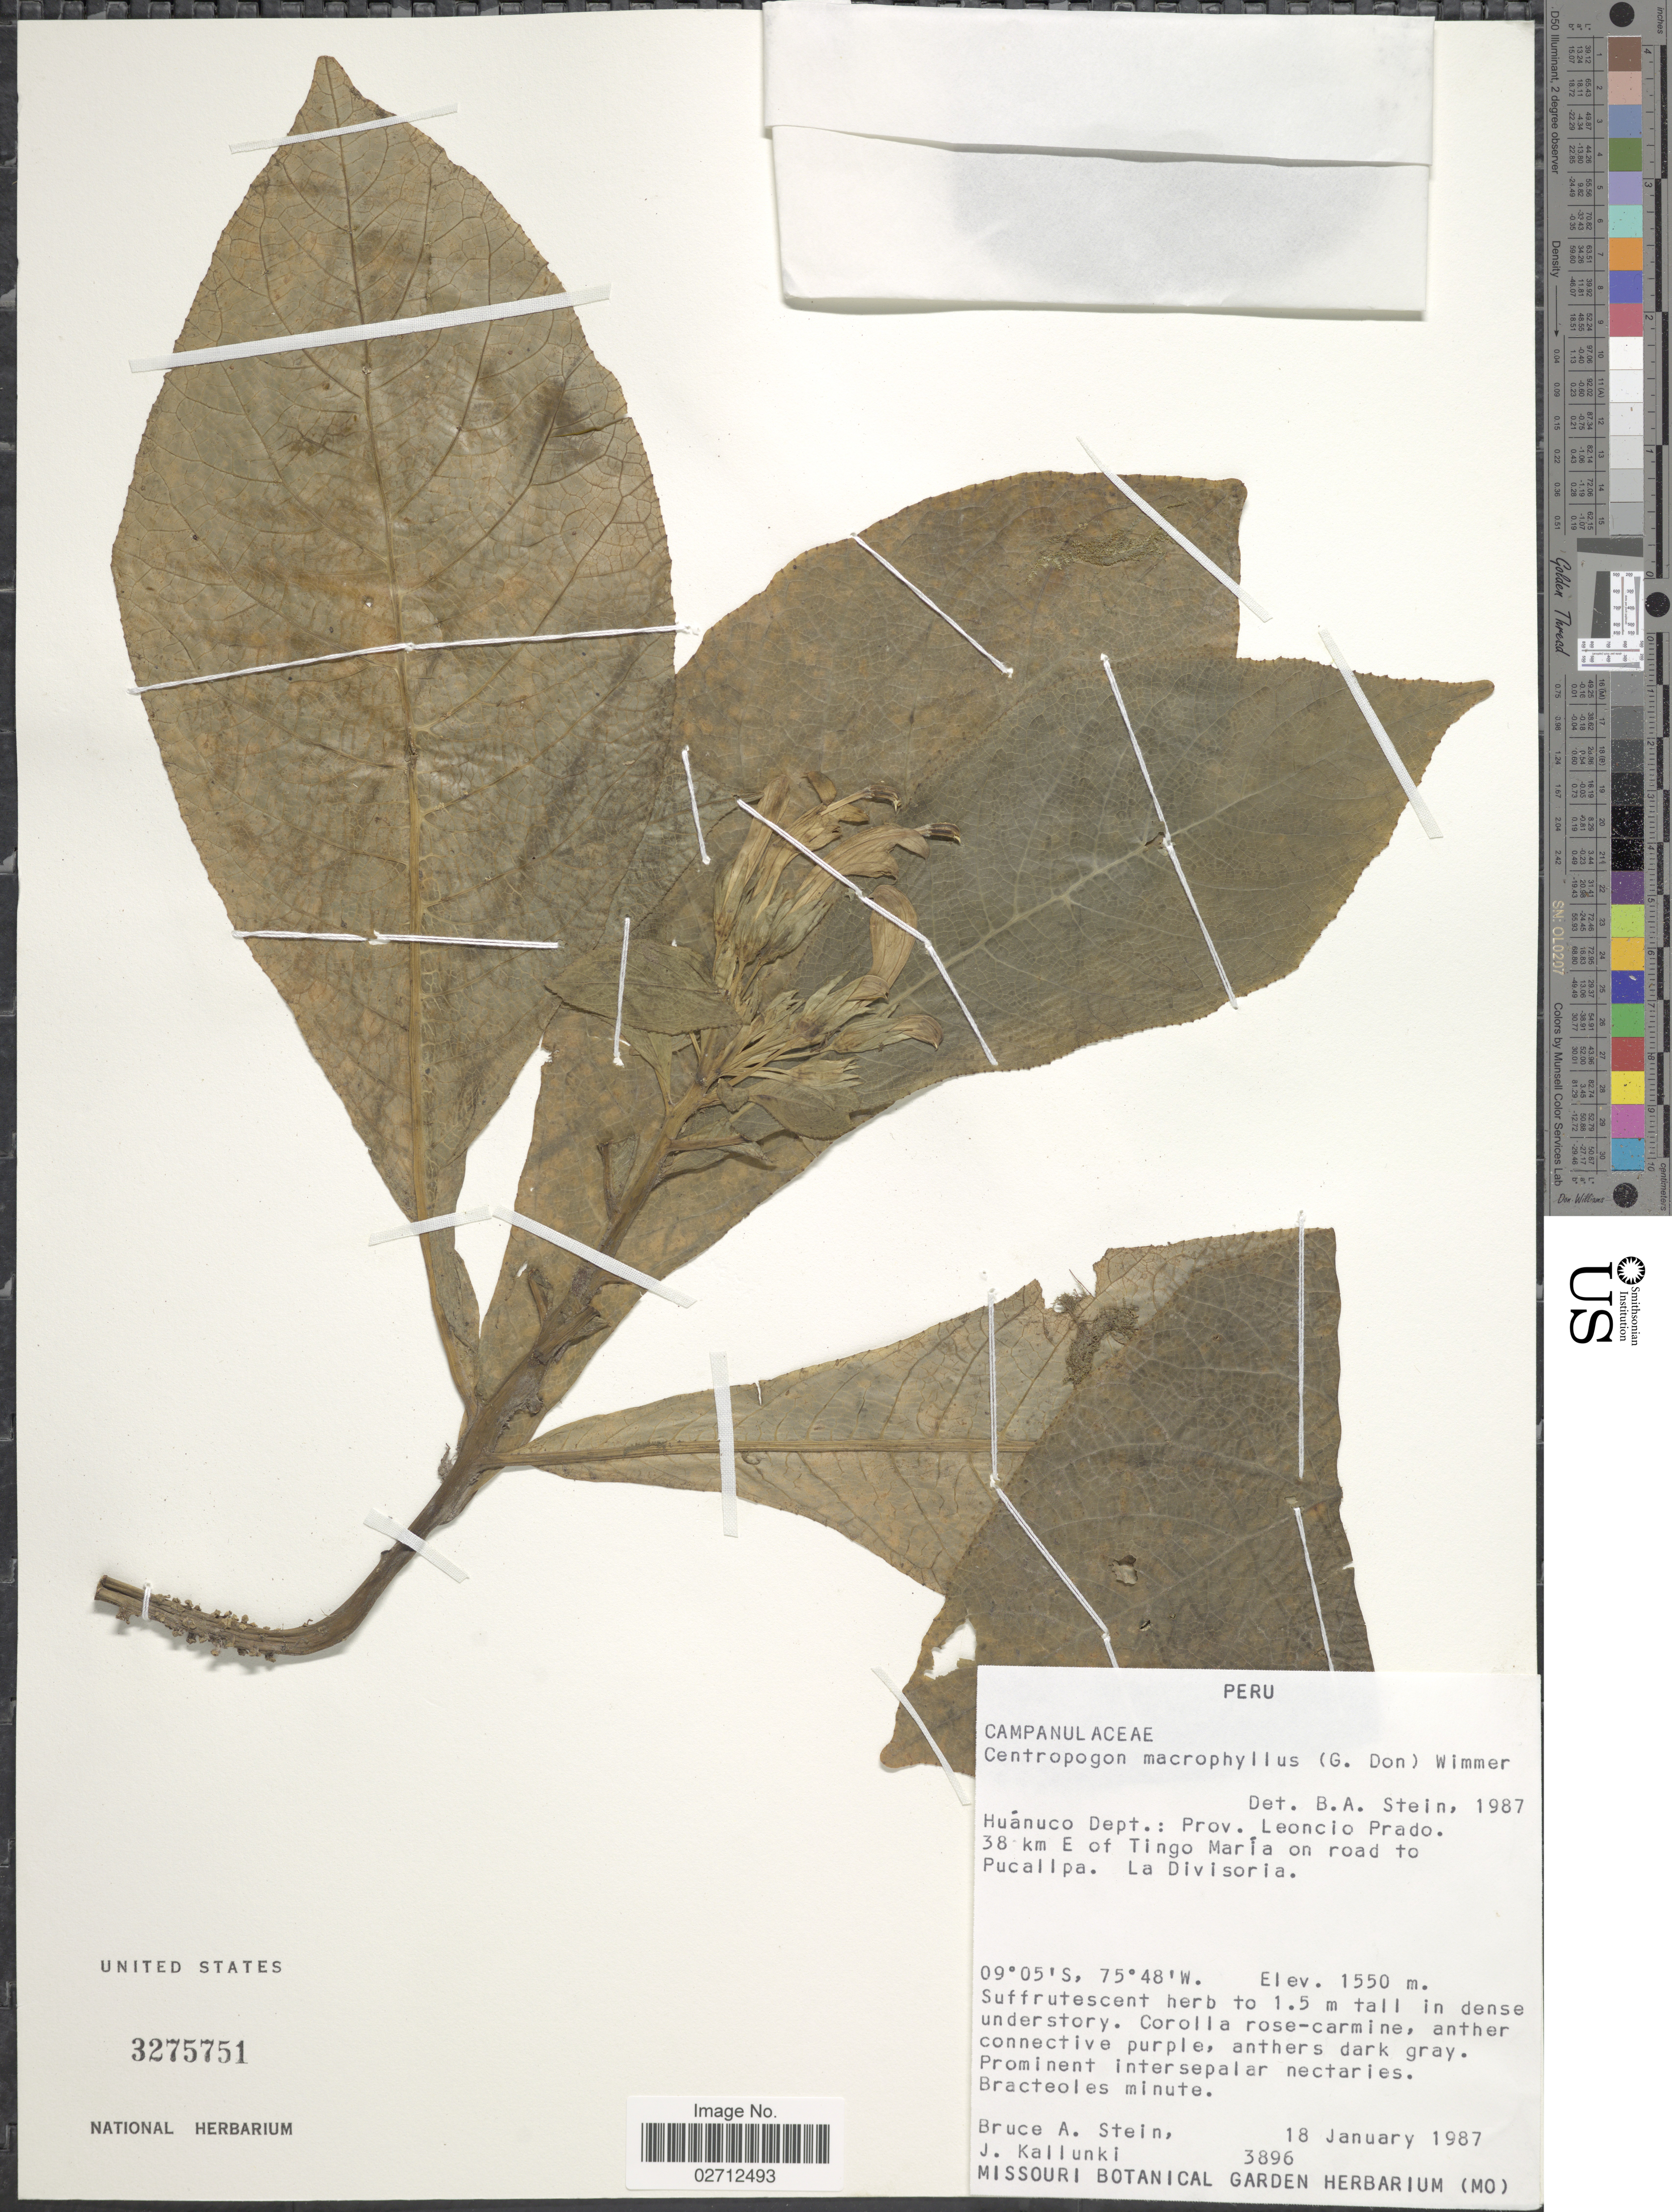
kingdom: Plantae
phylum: Tracheophyta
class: Magnoliopsida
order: Asterales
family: Campanulaceae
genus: Centropogon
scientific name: Centropogon macrophyllus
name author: (G. Don) E. Wimm.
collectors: B. A. Stein & J. Kallunki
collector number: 3869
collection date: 1987-01-18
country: Peru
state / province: Huánuco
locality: Huánuco Dept.: Prov. Leoncio Prado. 38 km E of Tingo María on road to Pucallpa. La Divisoria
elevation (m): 1550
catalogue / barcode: US 3275751